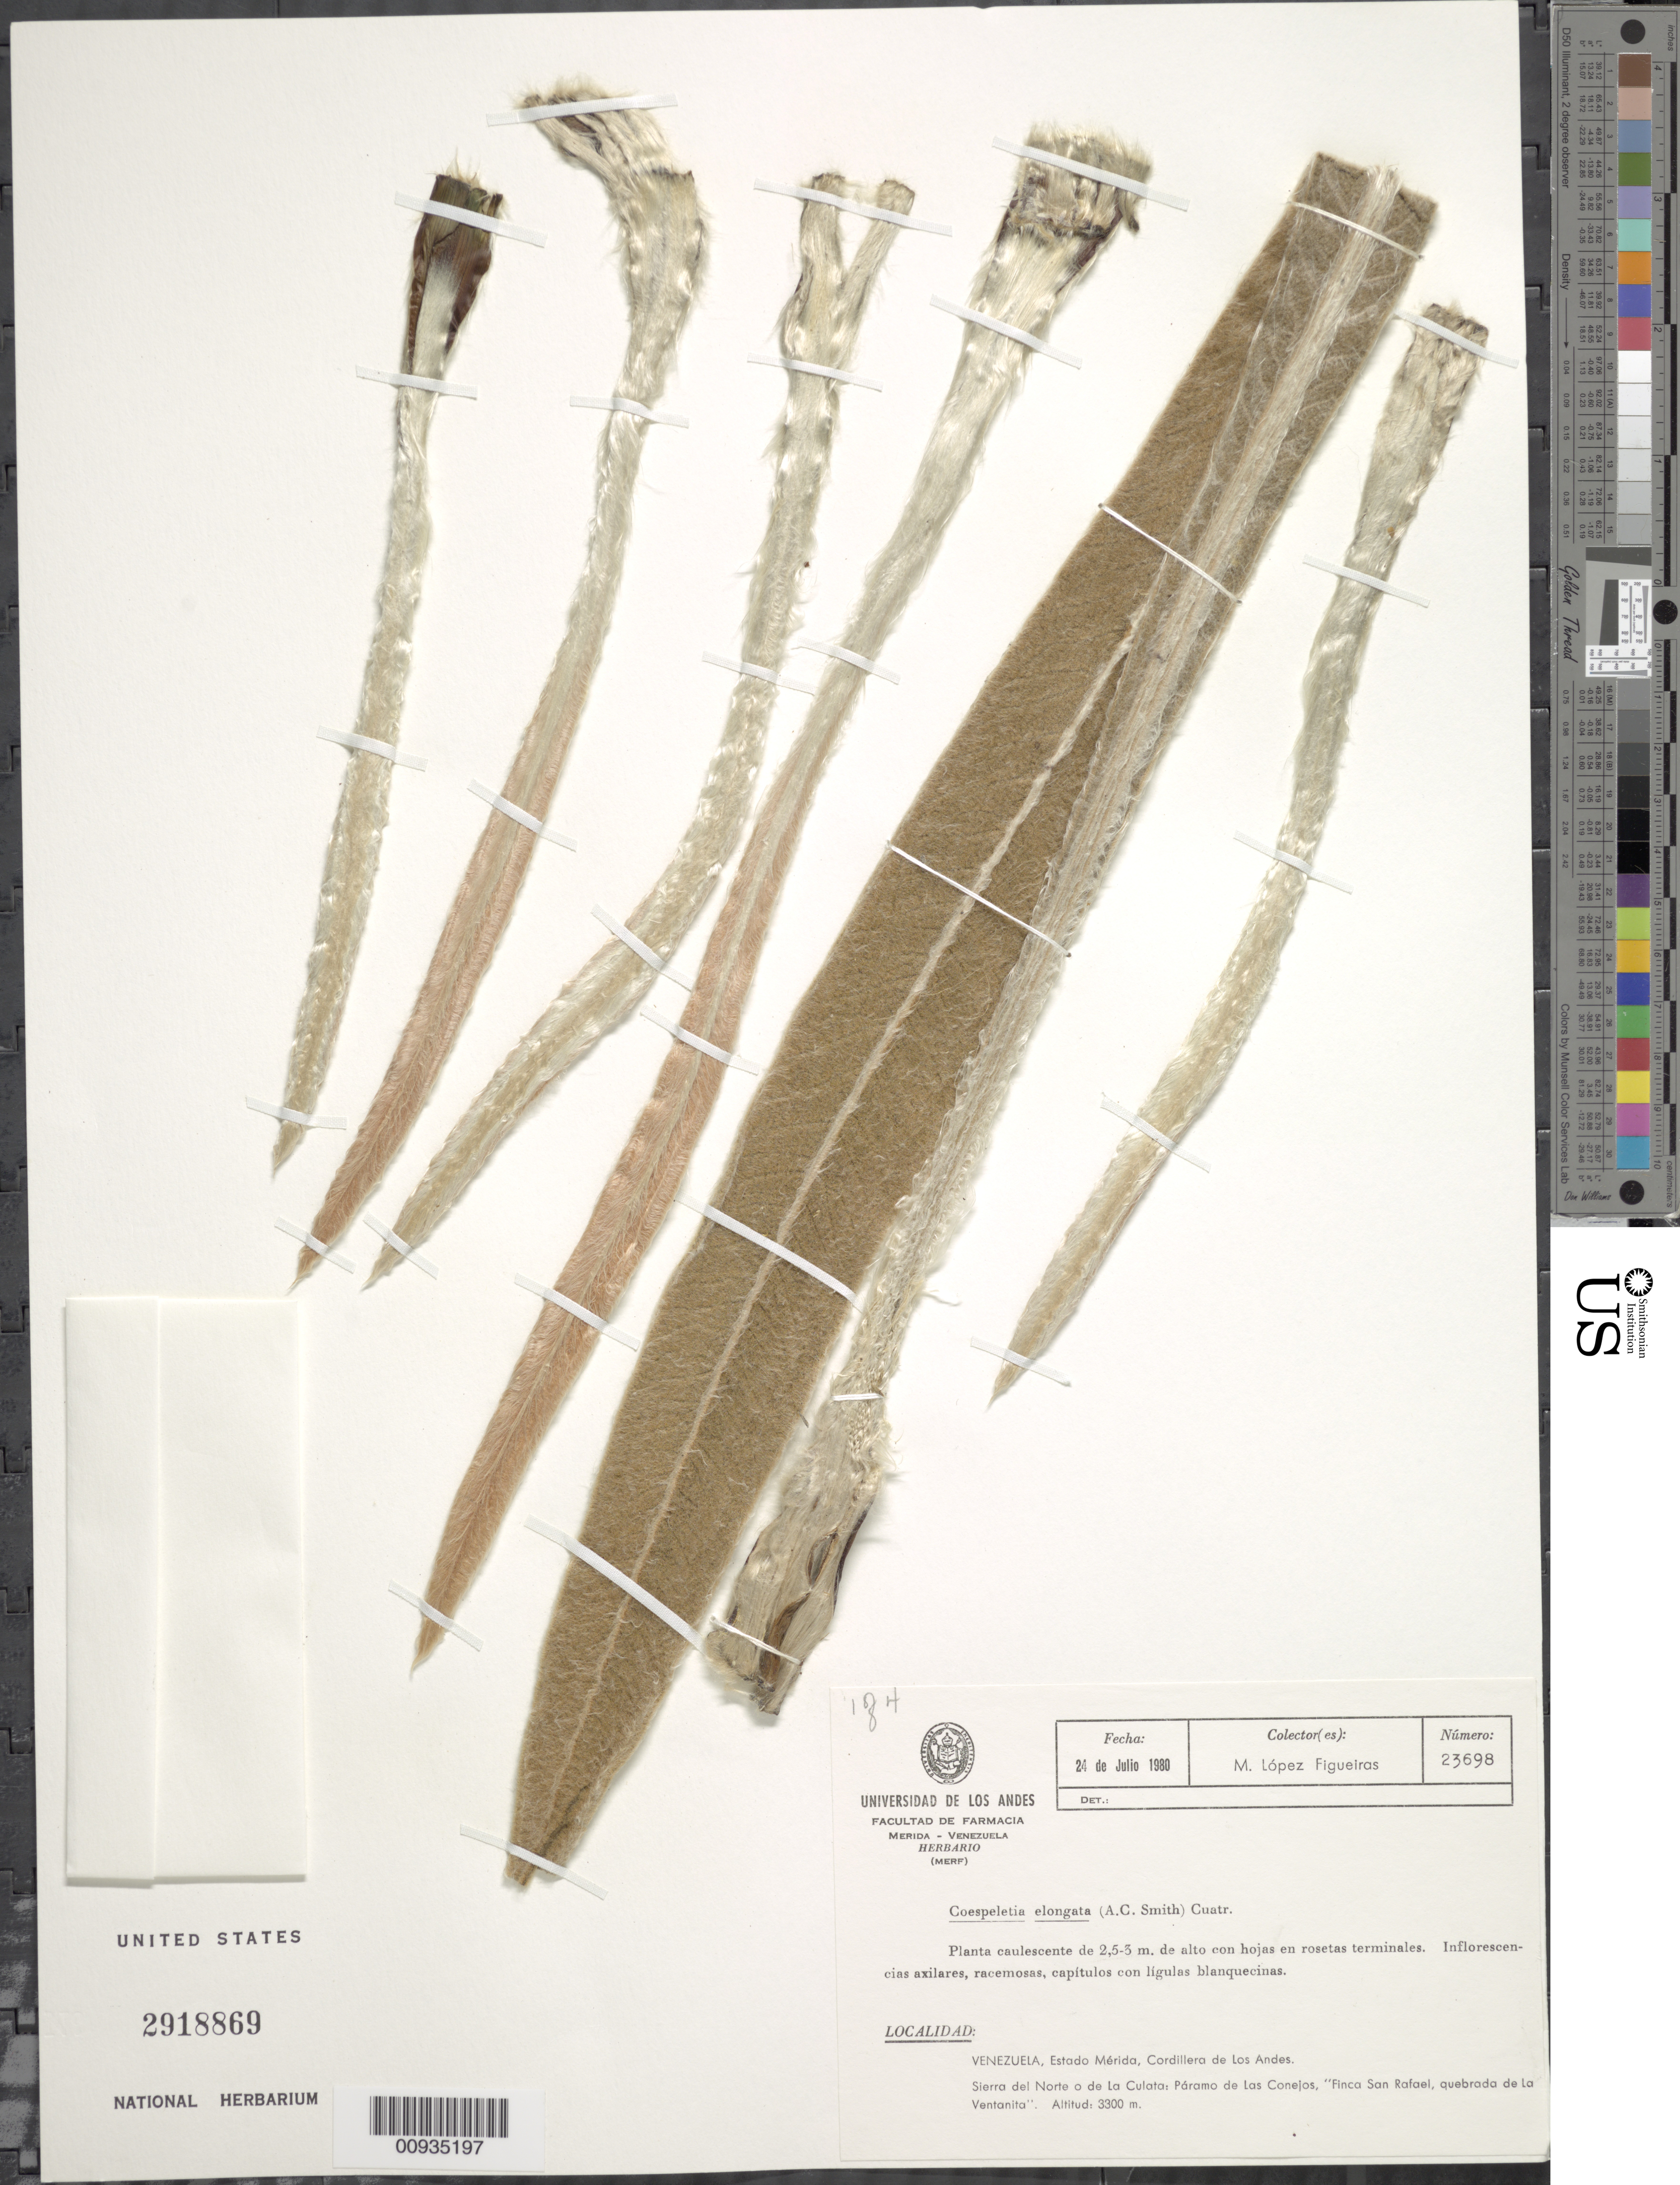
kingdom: Plantae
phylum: Tracheophyta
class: Magnoliopsida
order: Asterales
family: Asteraceae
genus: Coespeletia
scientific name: Coespeletia elongata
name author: (A.C. Sm.) Cuatrec.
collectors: M. López Figueiras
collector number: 23698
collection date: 1980-07-24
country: Venezuela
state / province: Mérida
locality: Cordillera de Los Andes, Sierra del Norte o de La Culata: Paramo de Las Conejos, Finca San Rafael, quebrada de la Ventanita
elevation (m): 3300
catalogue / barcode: US 2918869